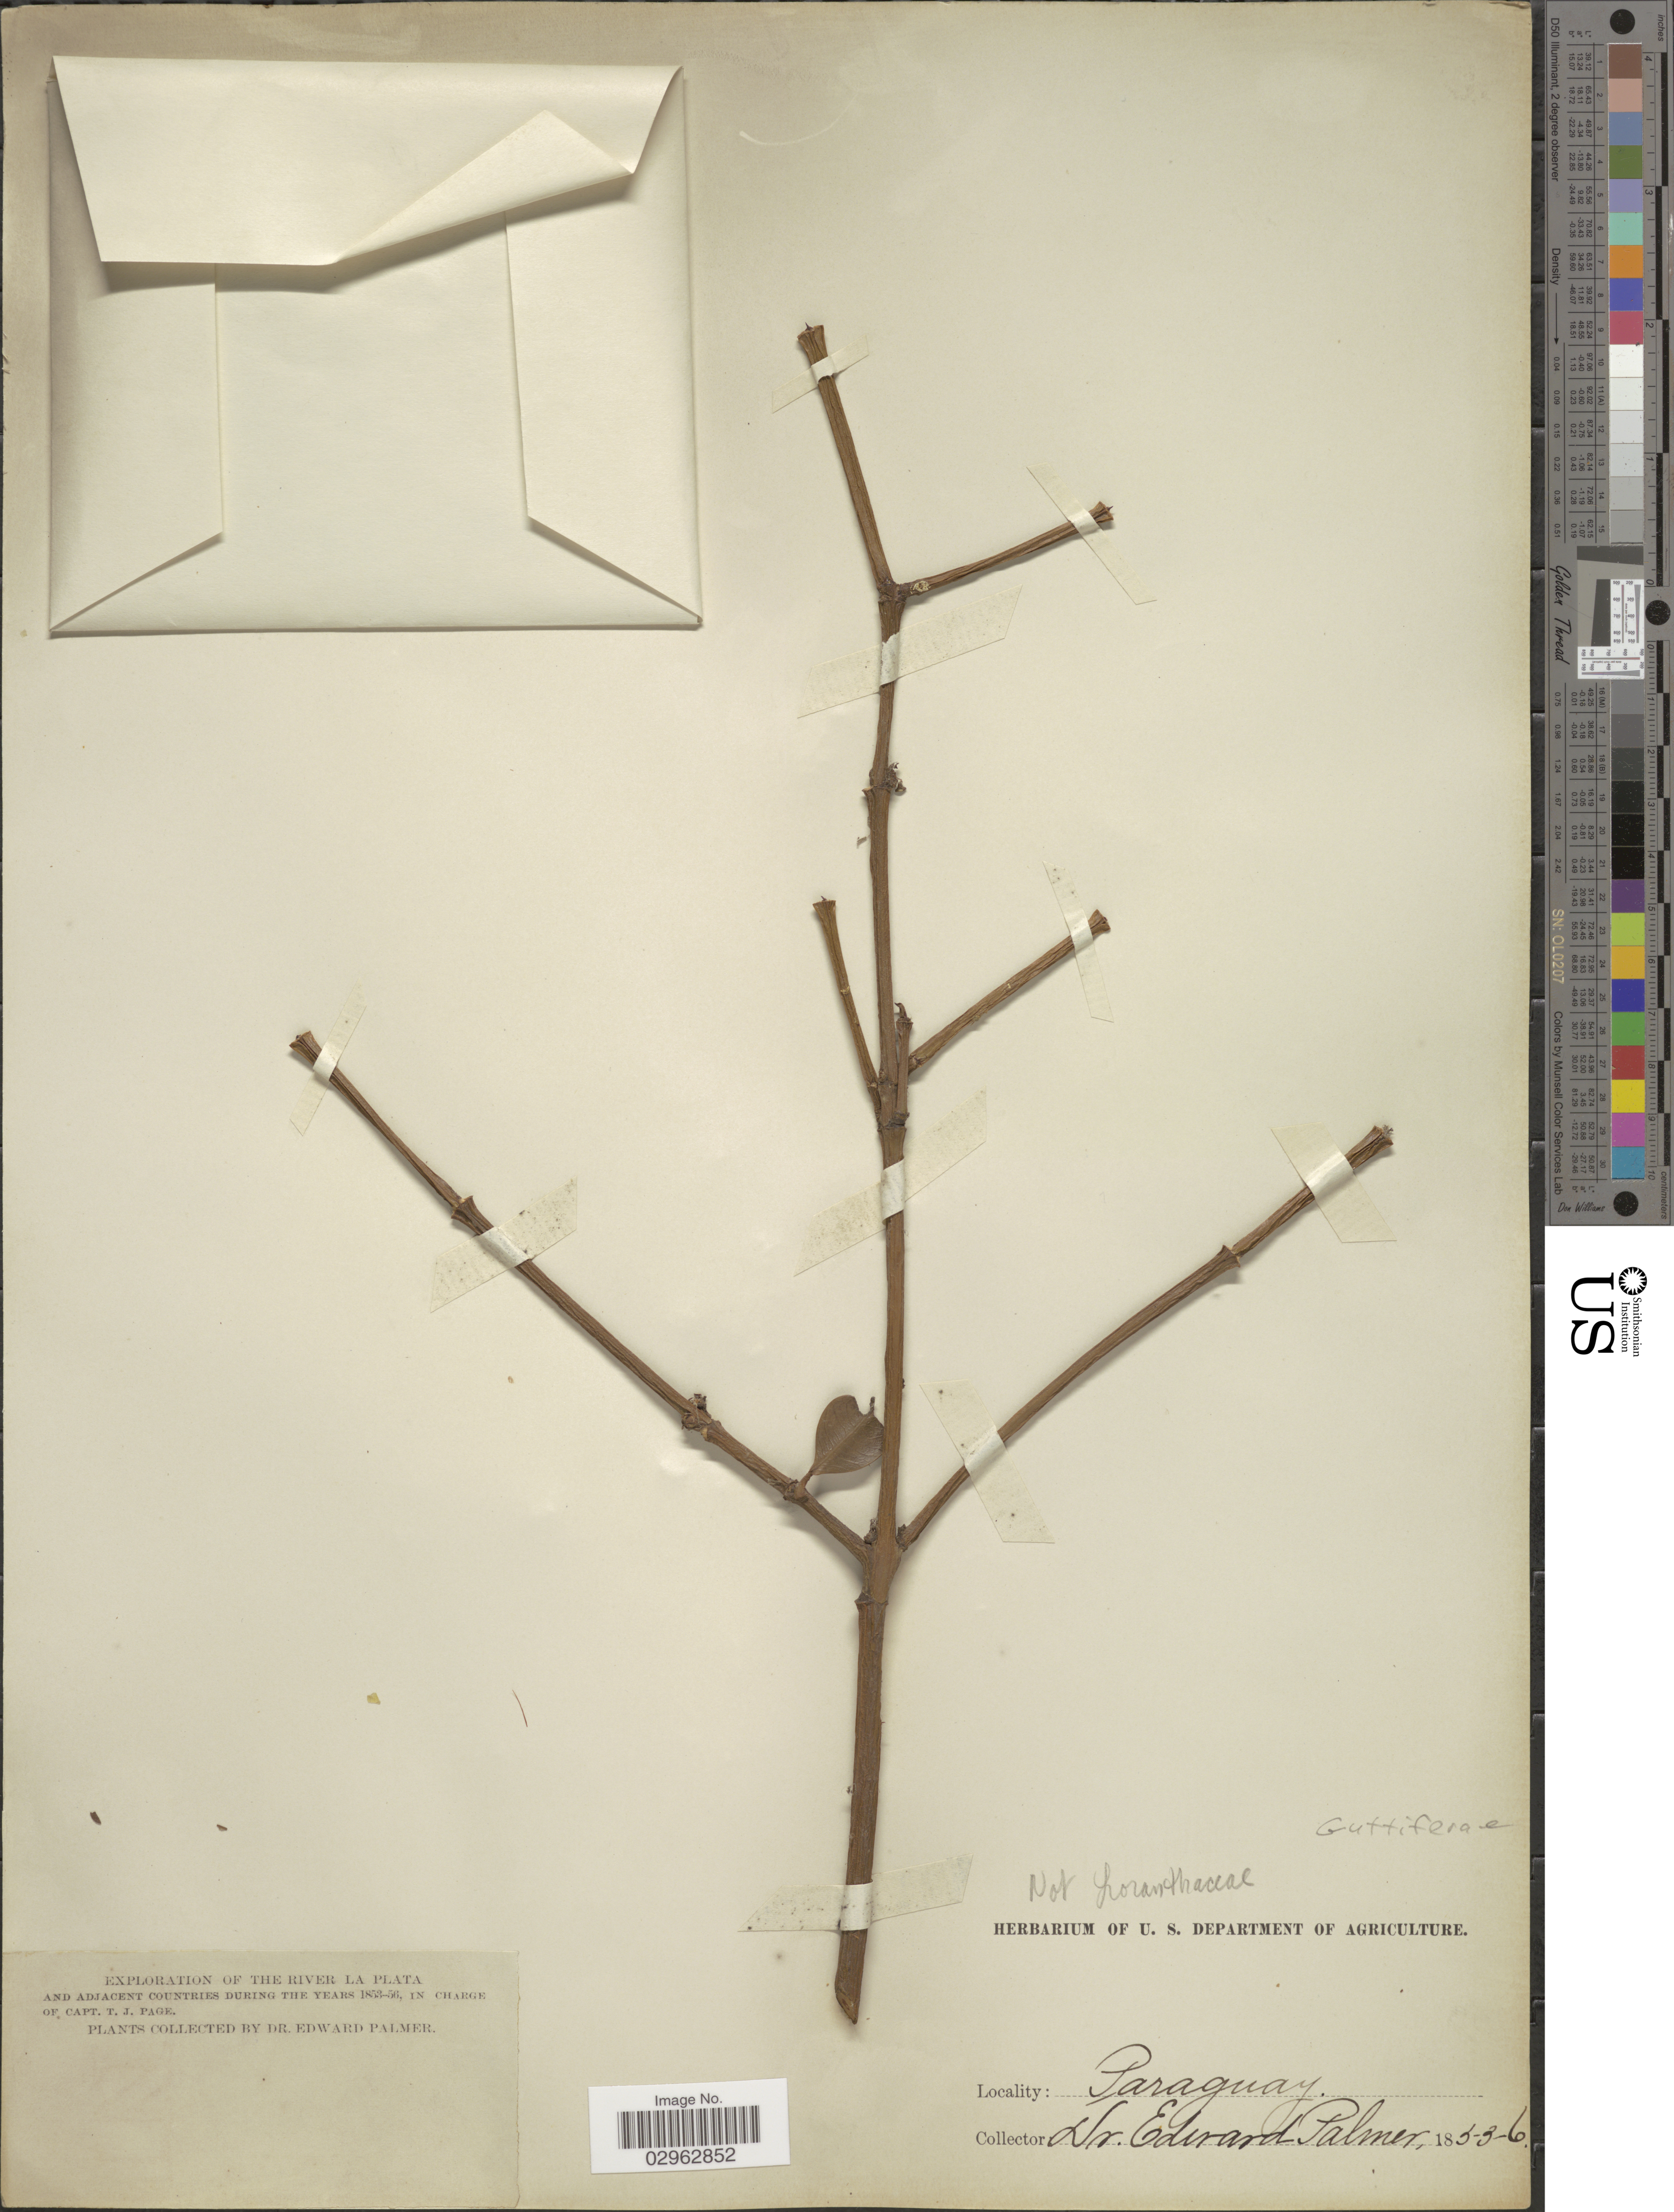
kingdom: Plantae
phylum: Tracheophyta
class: Magnoliopsida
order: Malpighiales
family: Clusiaceae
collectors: E. Palmer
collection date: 1853/1856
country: Paraguay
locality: The River La Plata and adjacent countries.